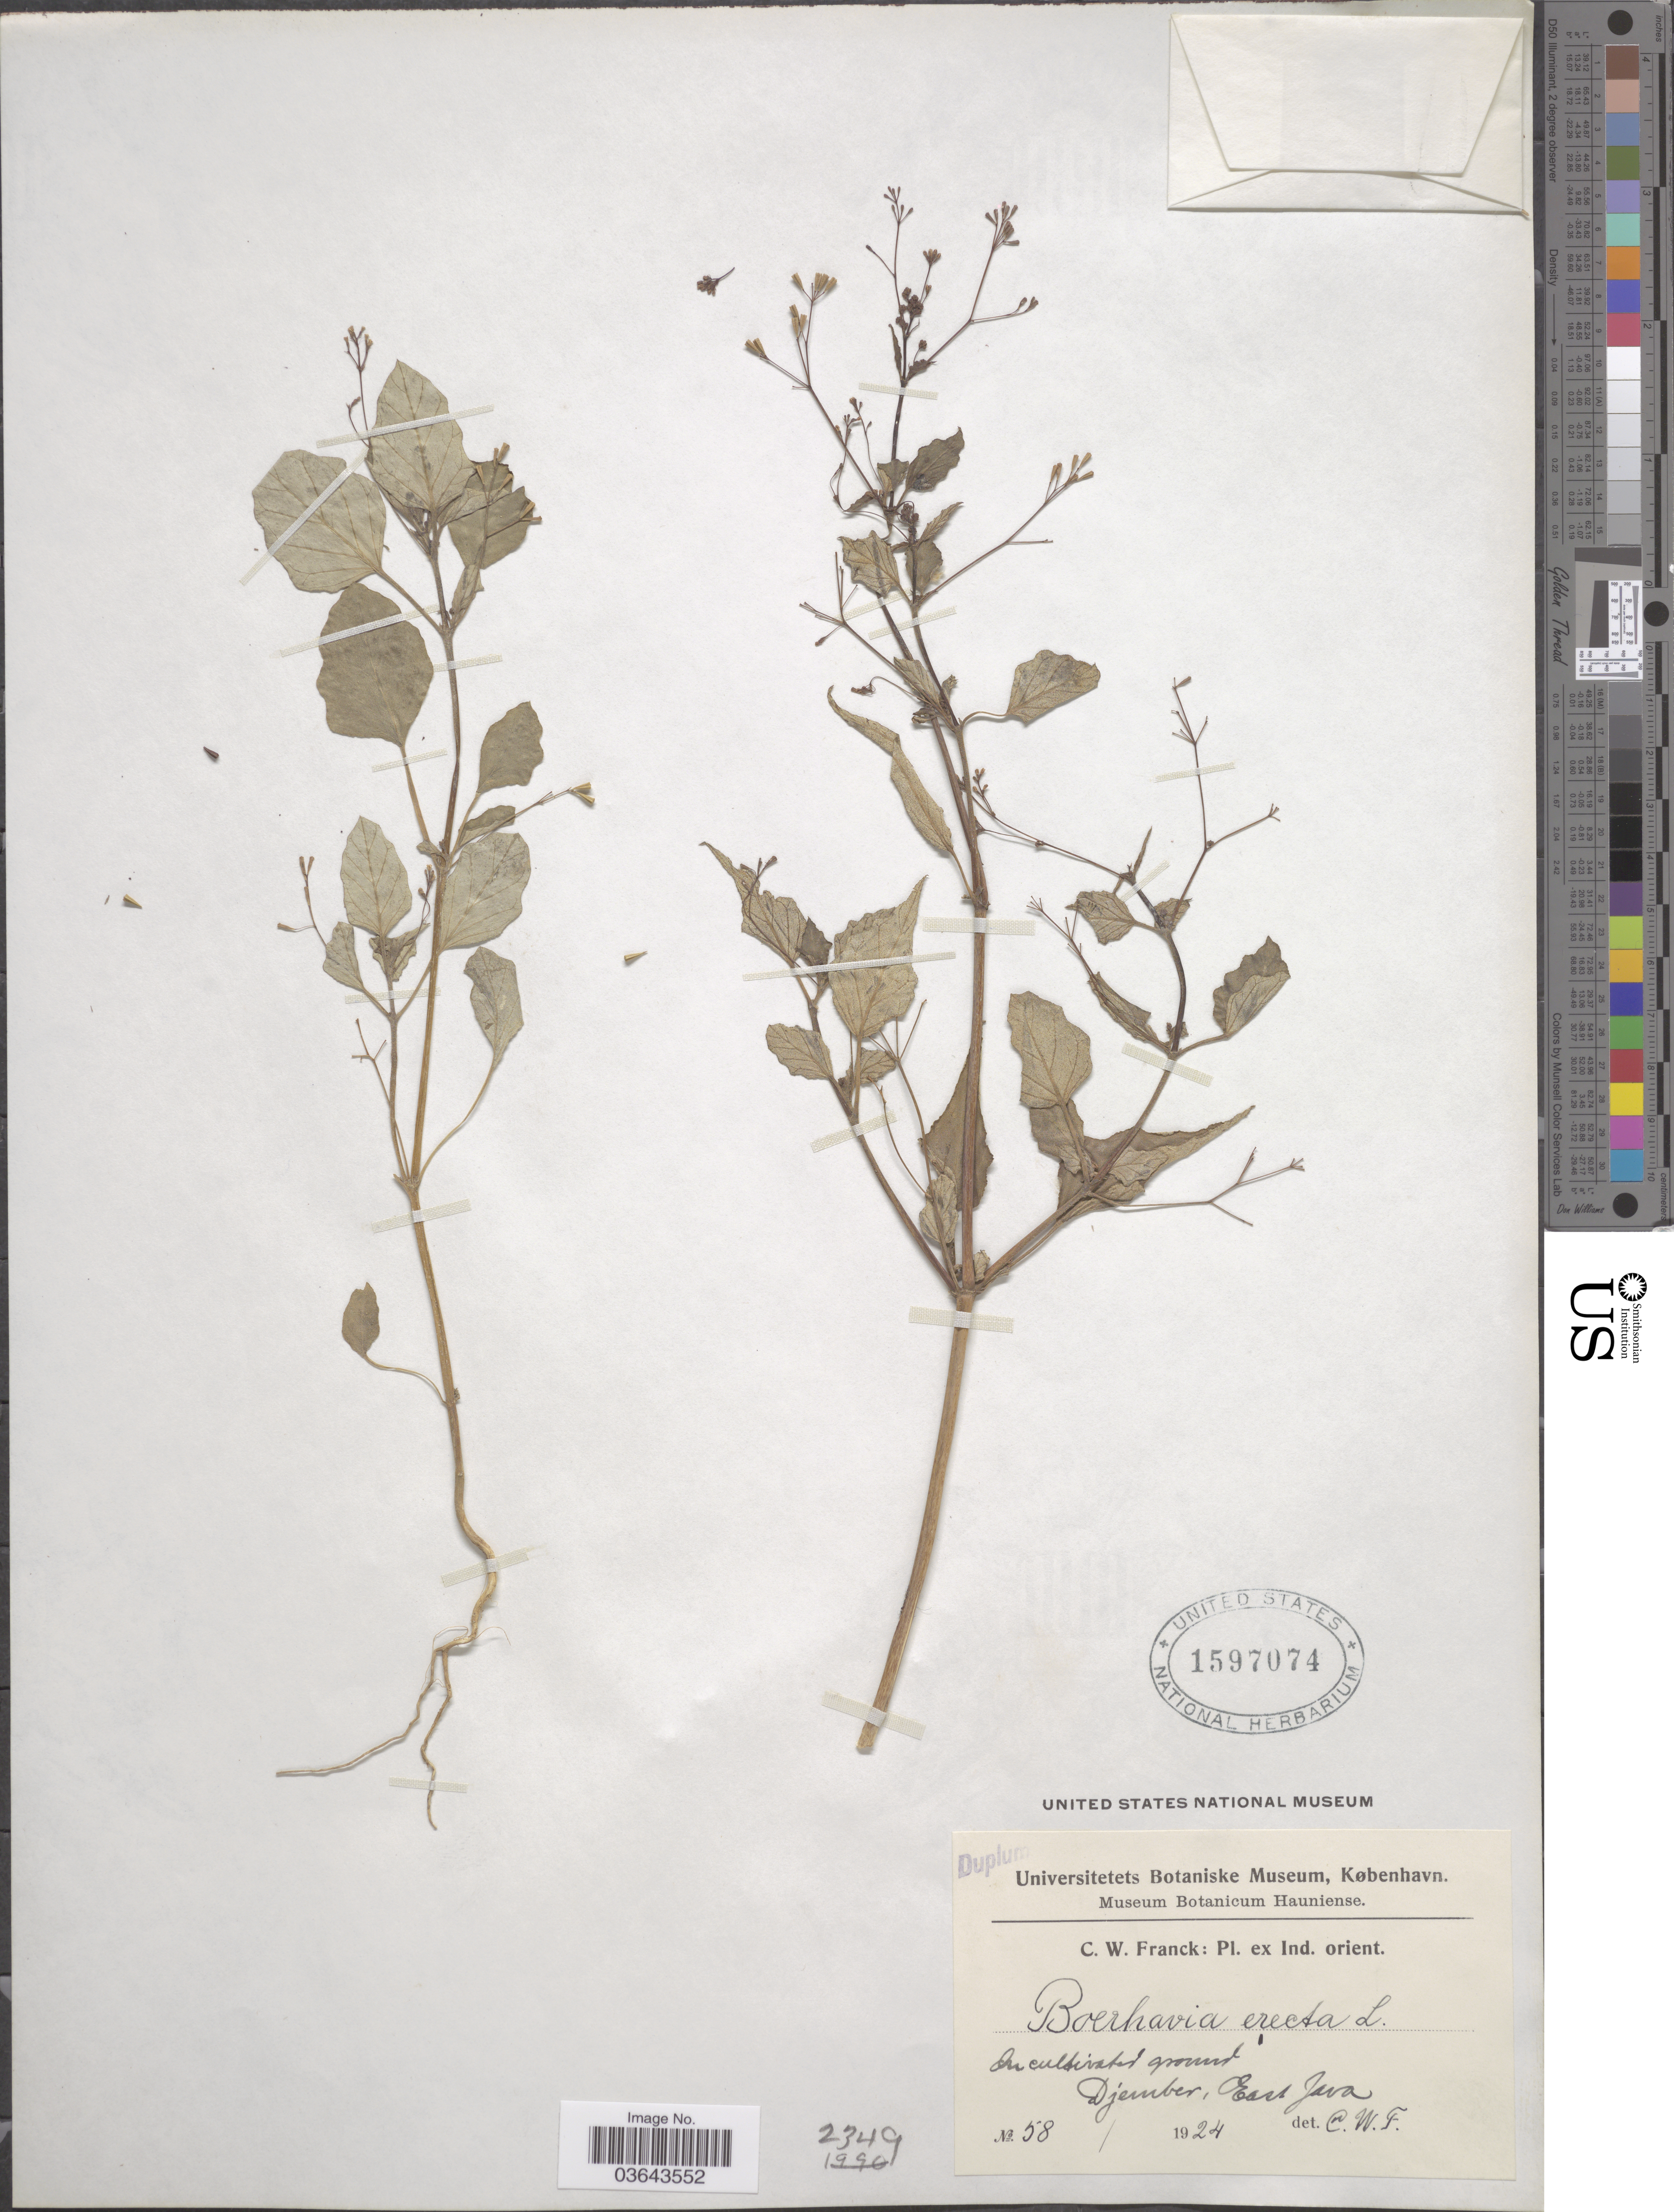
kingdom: Plantae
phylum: Tracheophyta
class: Magnoliopsida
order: Caryophyllales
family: Nyctaginaceae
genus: Boerhavia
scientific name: Boerhavia erecta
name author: L.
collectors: C. Franck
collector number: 58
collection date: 1924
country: Indonesia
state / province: Java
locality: Ind. orient. Djember, East Java.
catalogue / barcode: US 1597074